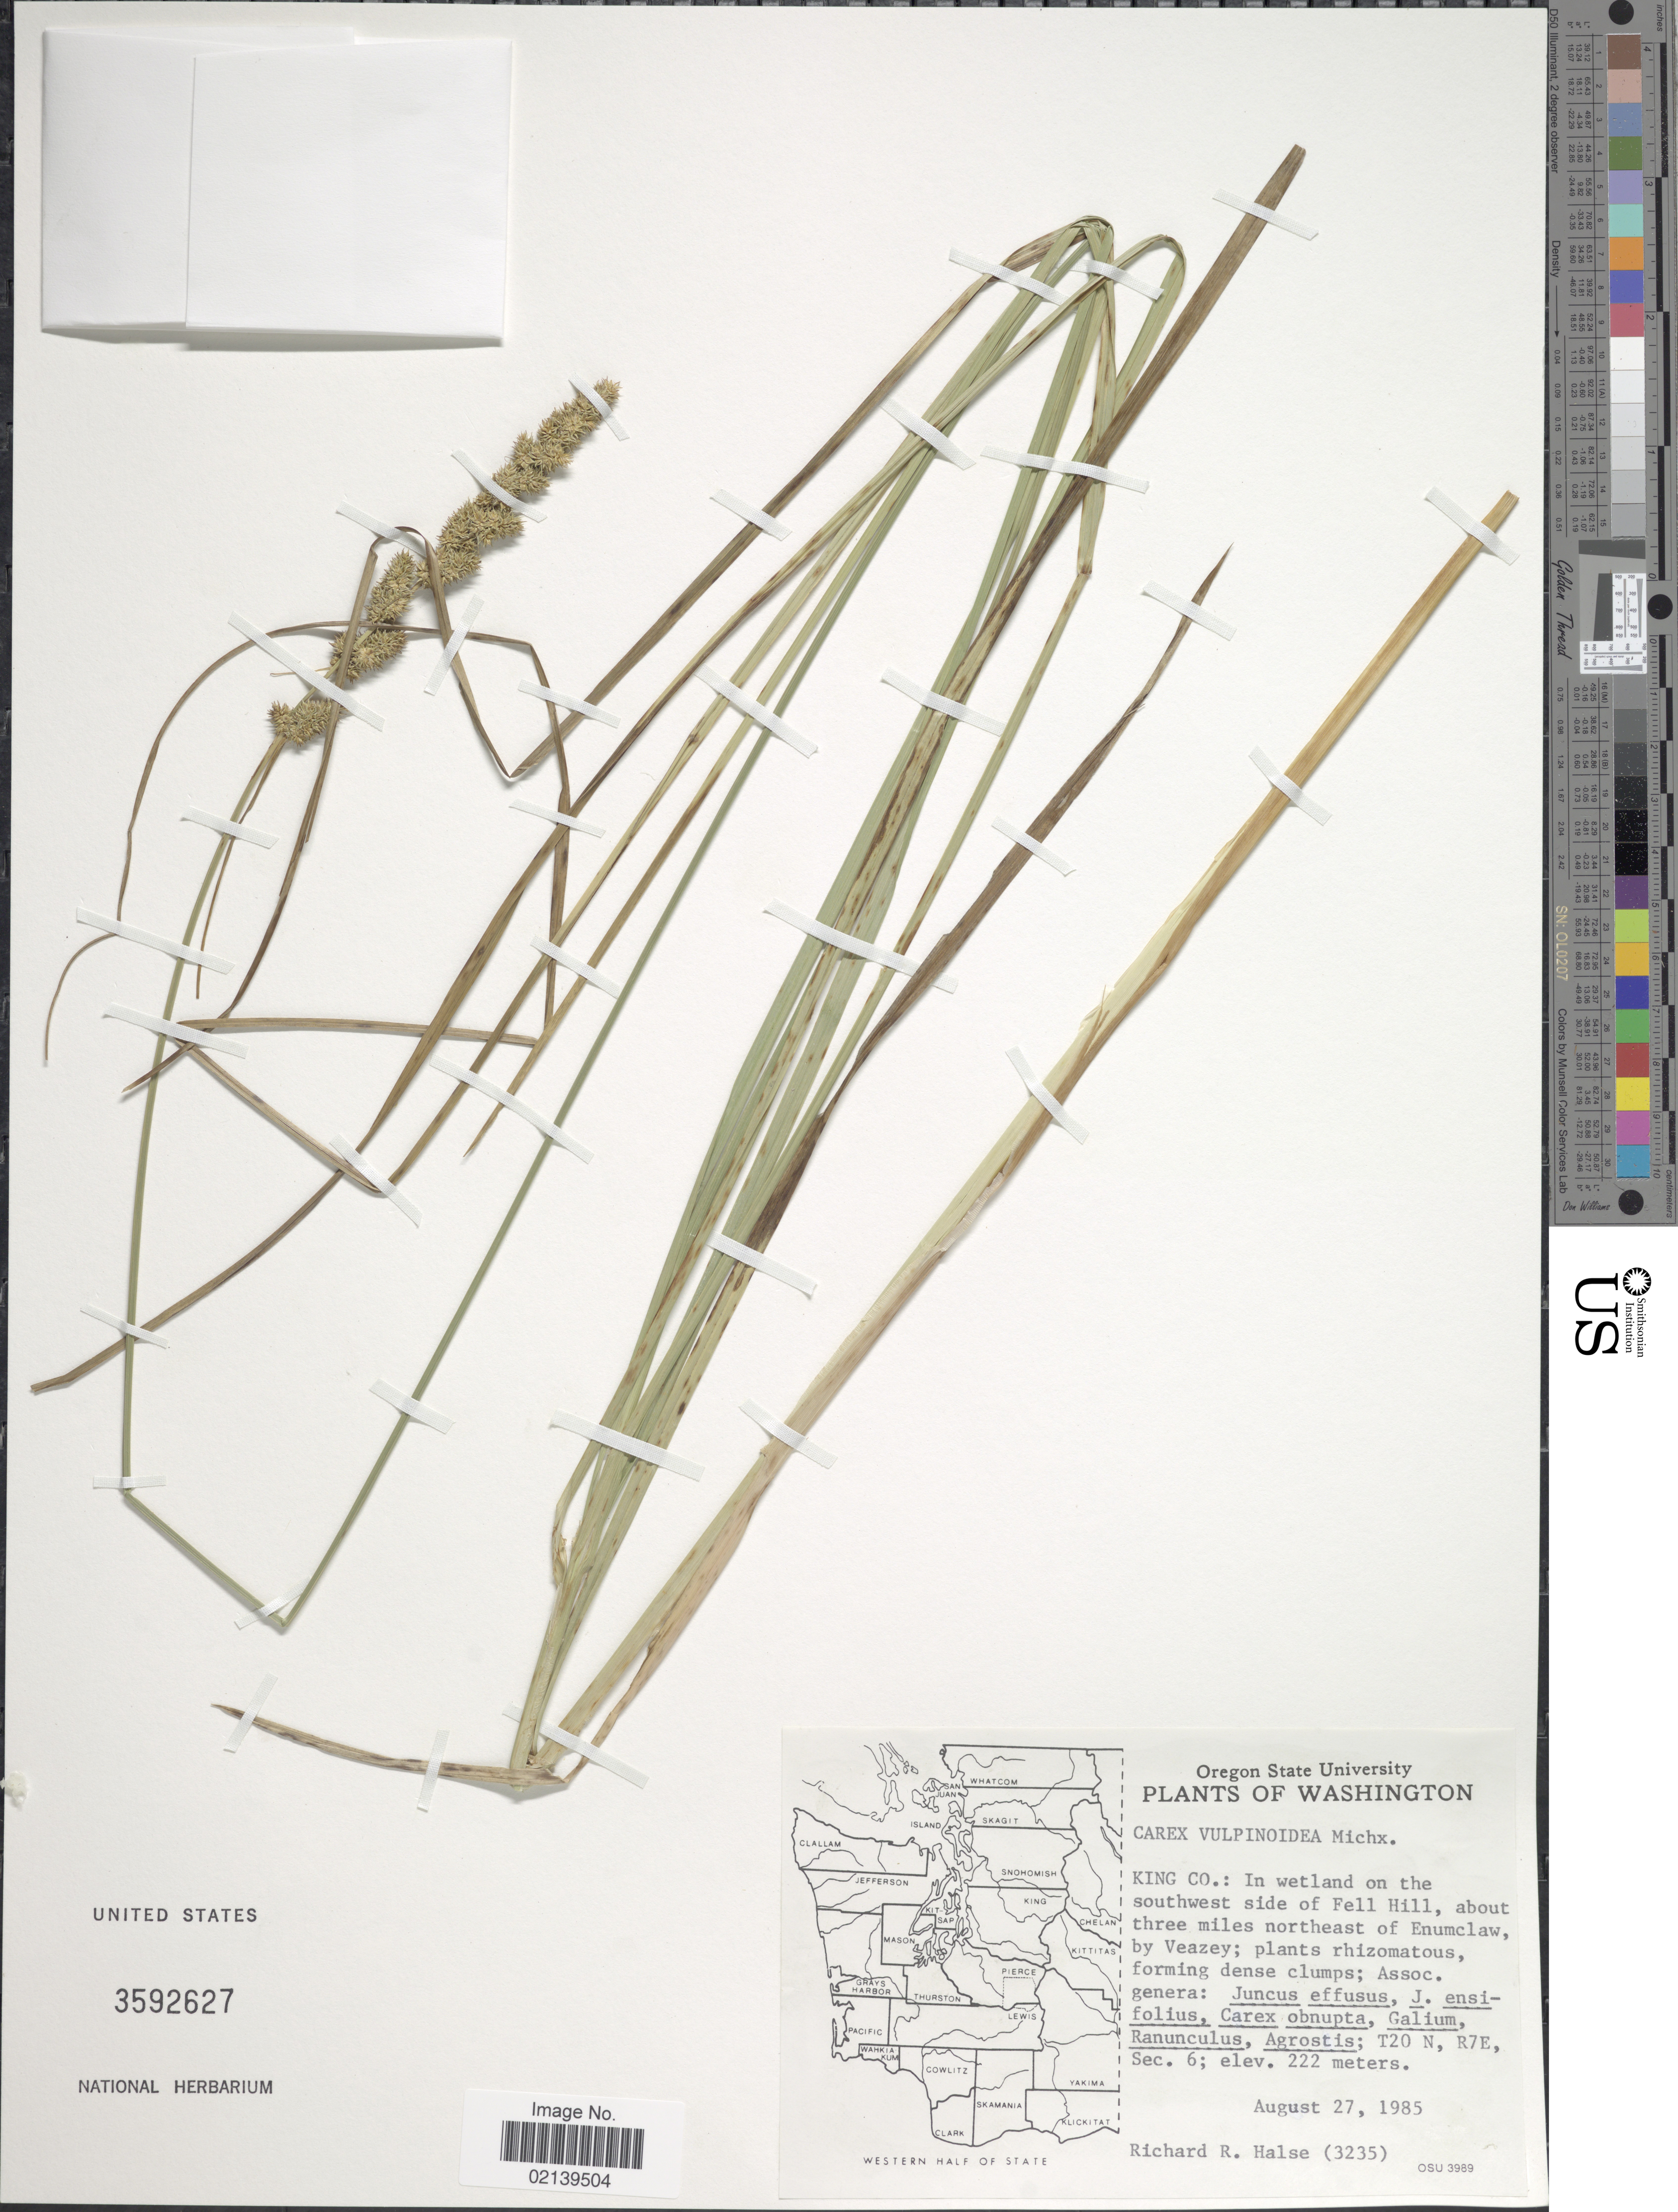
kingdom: Plantae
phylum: Tracheophyta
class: Liliopsida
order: Poales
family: Cyperaceae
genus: Carex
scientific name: Carex vulpinoidea Michx.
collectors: R. Halse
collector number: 3235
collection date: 1985-08-27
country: United States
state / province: Washington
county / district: King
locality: King Co.: In wetland on the southest side of Fell Hill, about three miles northeast of Enumclaw, by Veazey, T20 N, R7E, Sec. 6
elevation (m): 222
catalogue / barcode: US 3592627